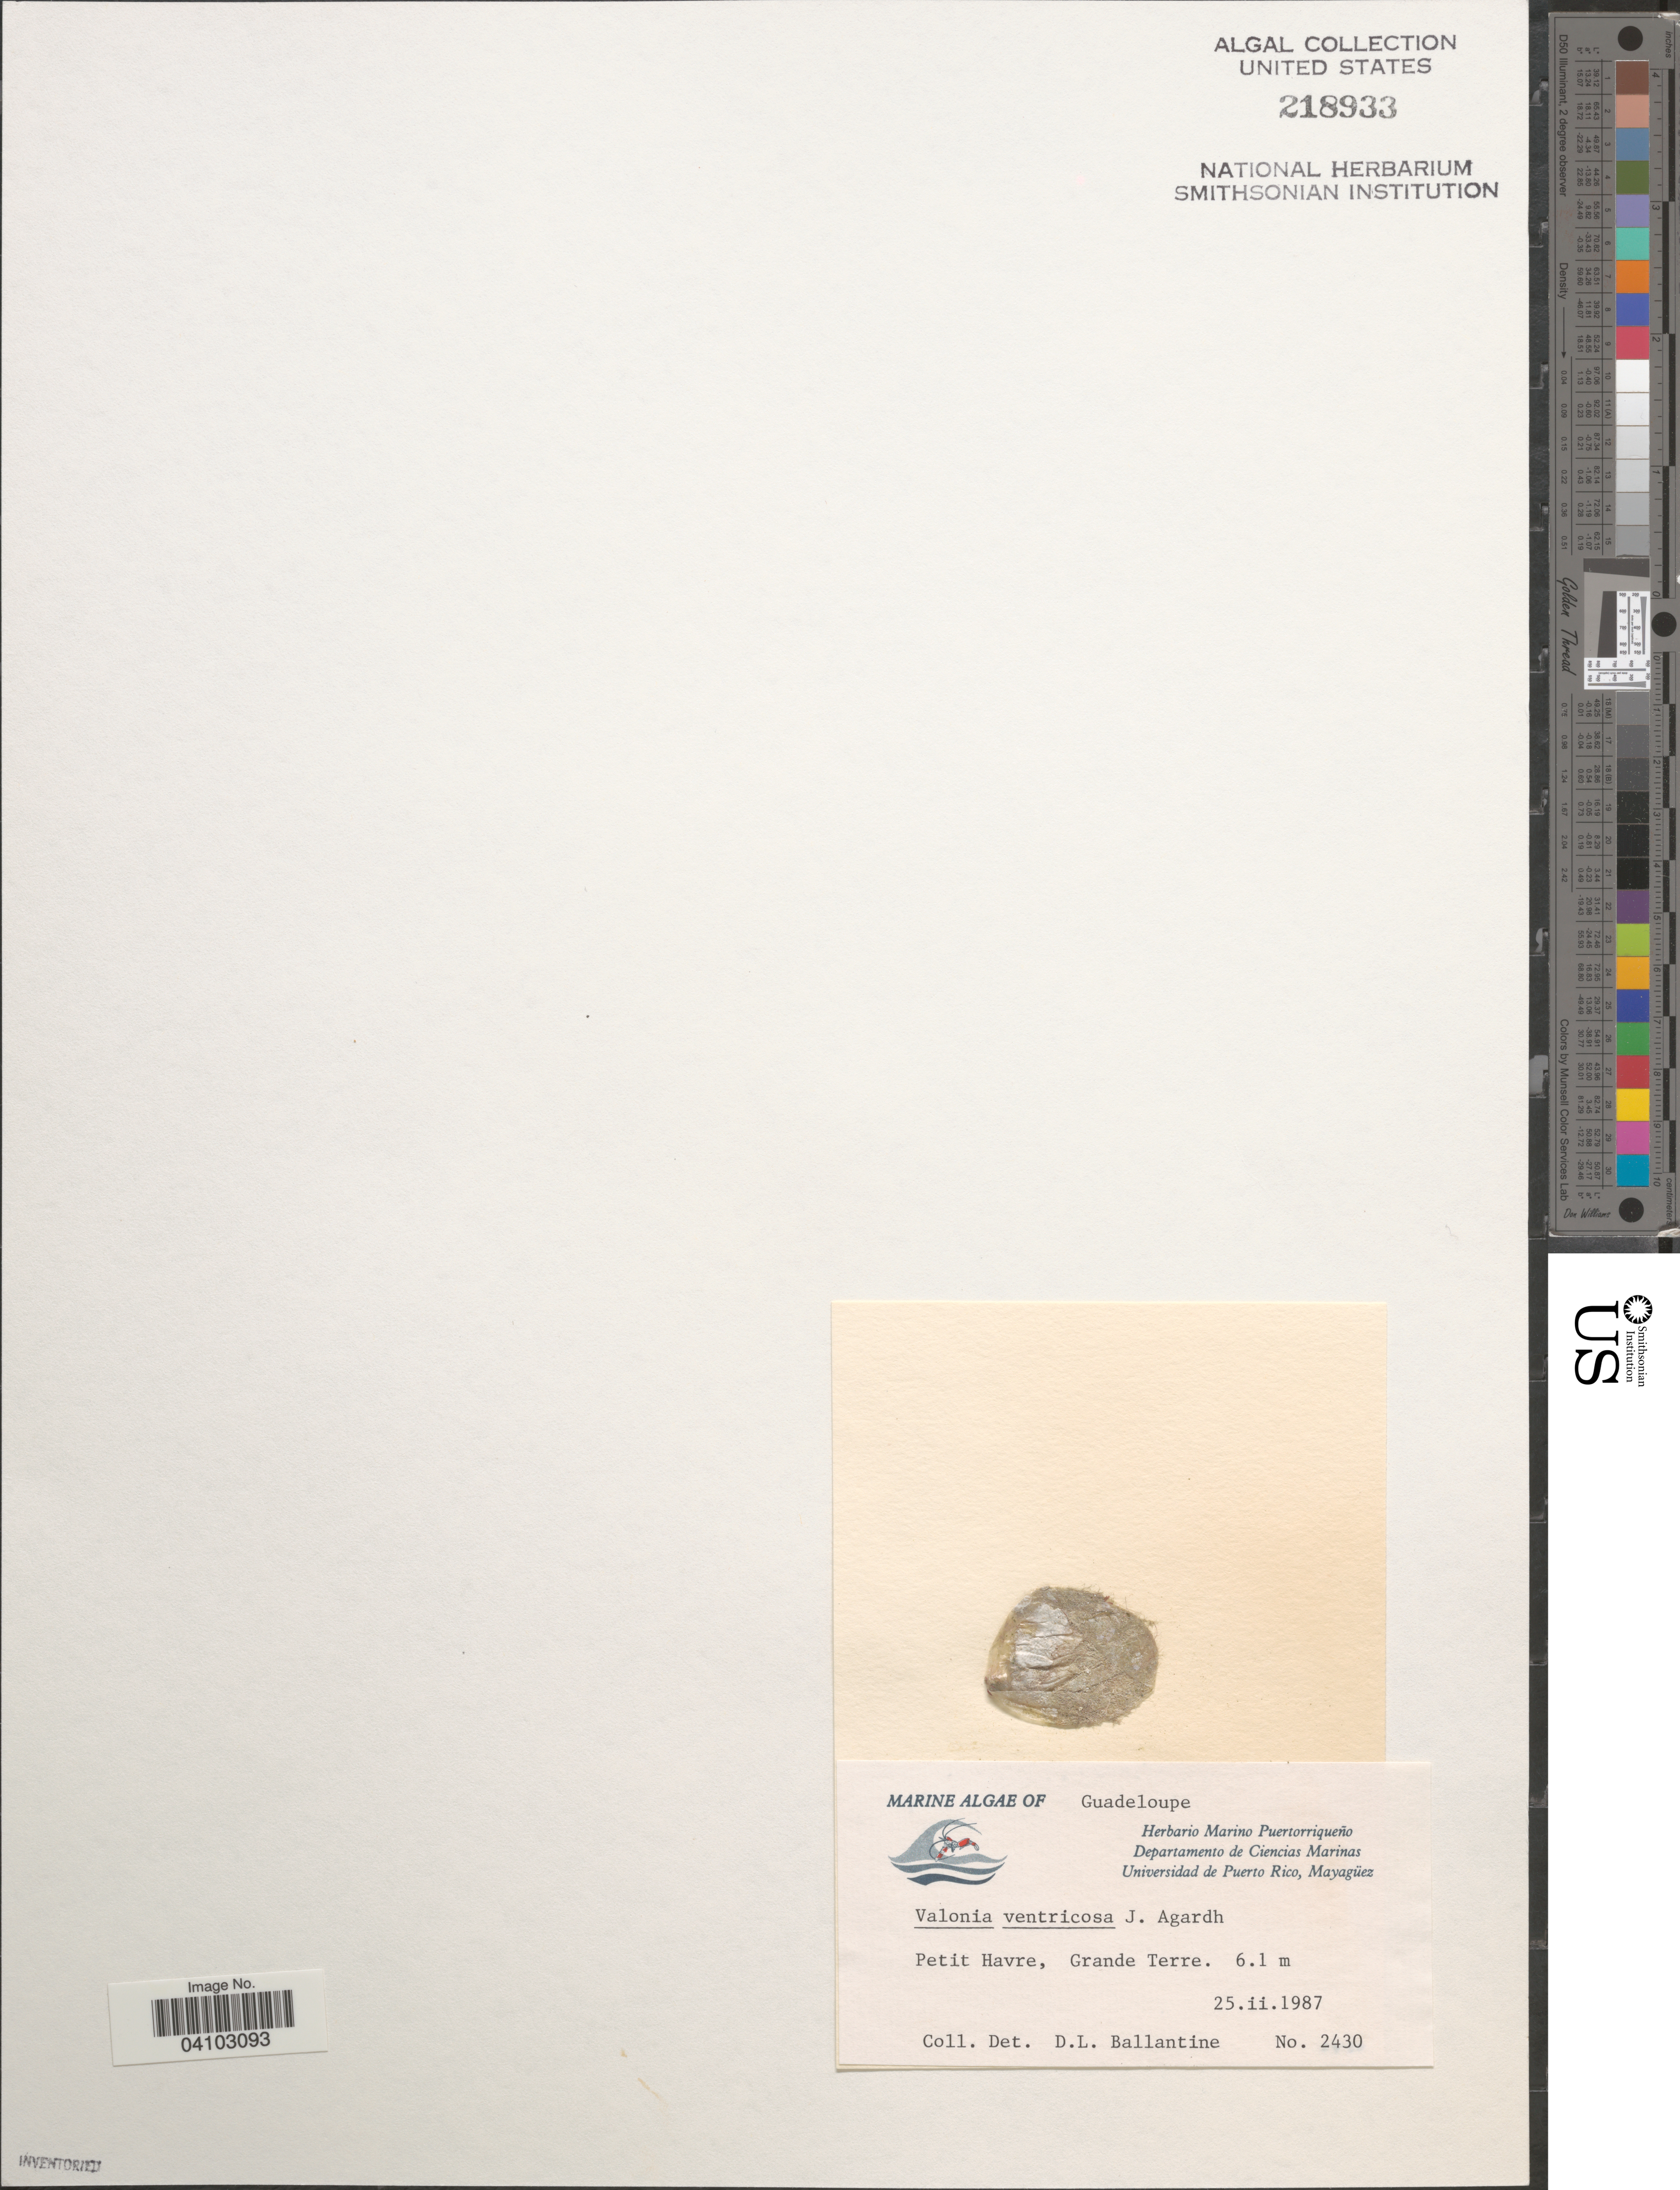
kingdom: Plantae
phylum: Chlorophyta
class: Ulvophyceae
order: Siphonocladales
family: Valoniaceae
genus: Valonia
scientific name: Valonia ventricosa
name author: J. Agardh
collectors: D.L. Ballantine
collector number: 2430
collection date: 1987-02-25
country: Guadeloupe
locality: Petit Havre, Grande Terre.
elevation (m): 6.1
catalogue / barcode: US 218933